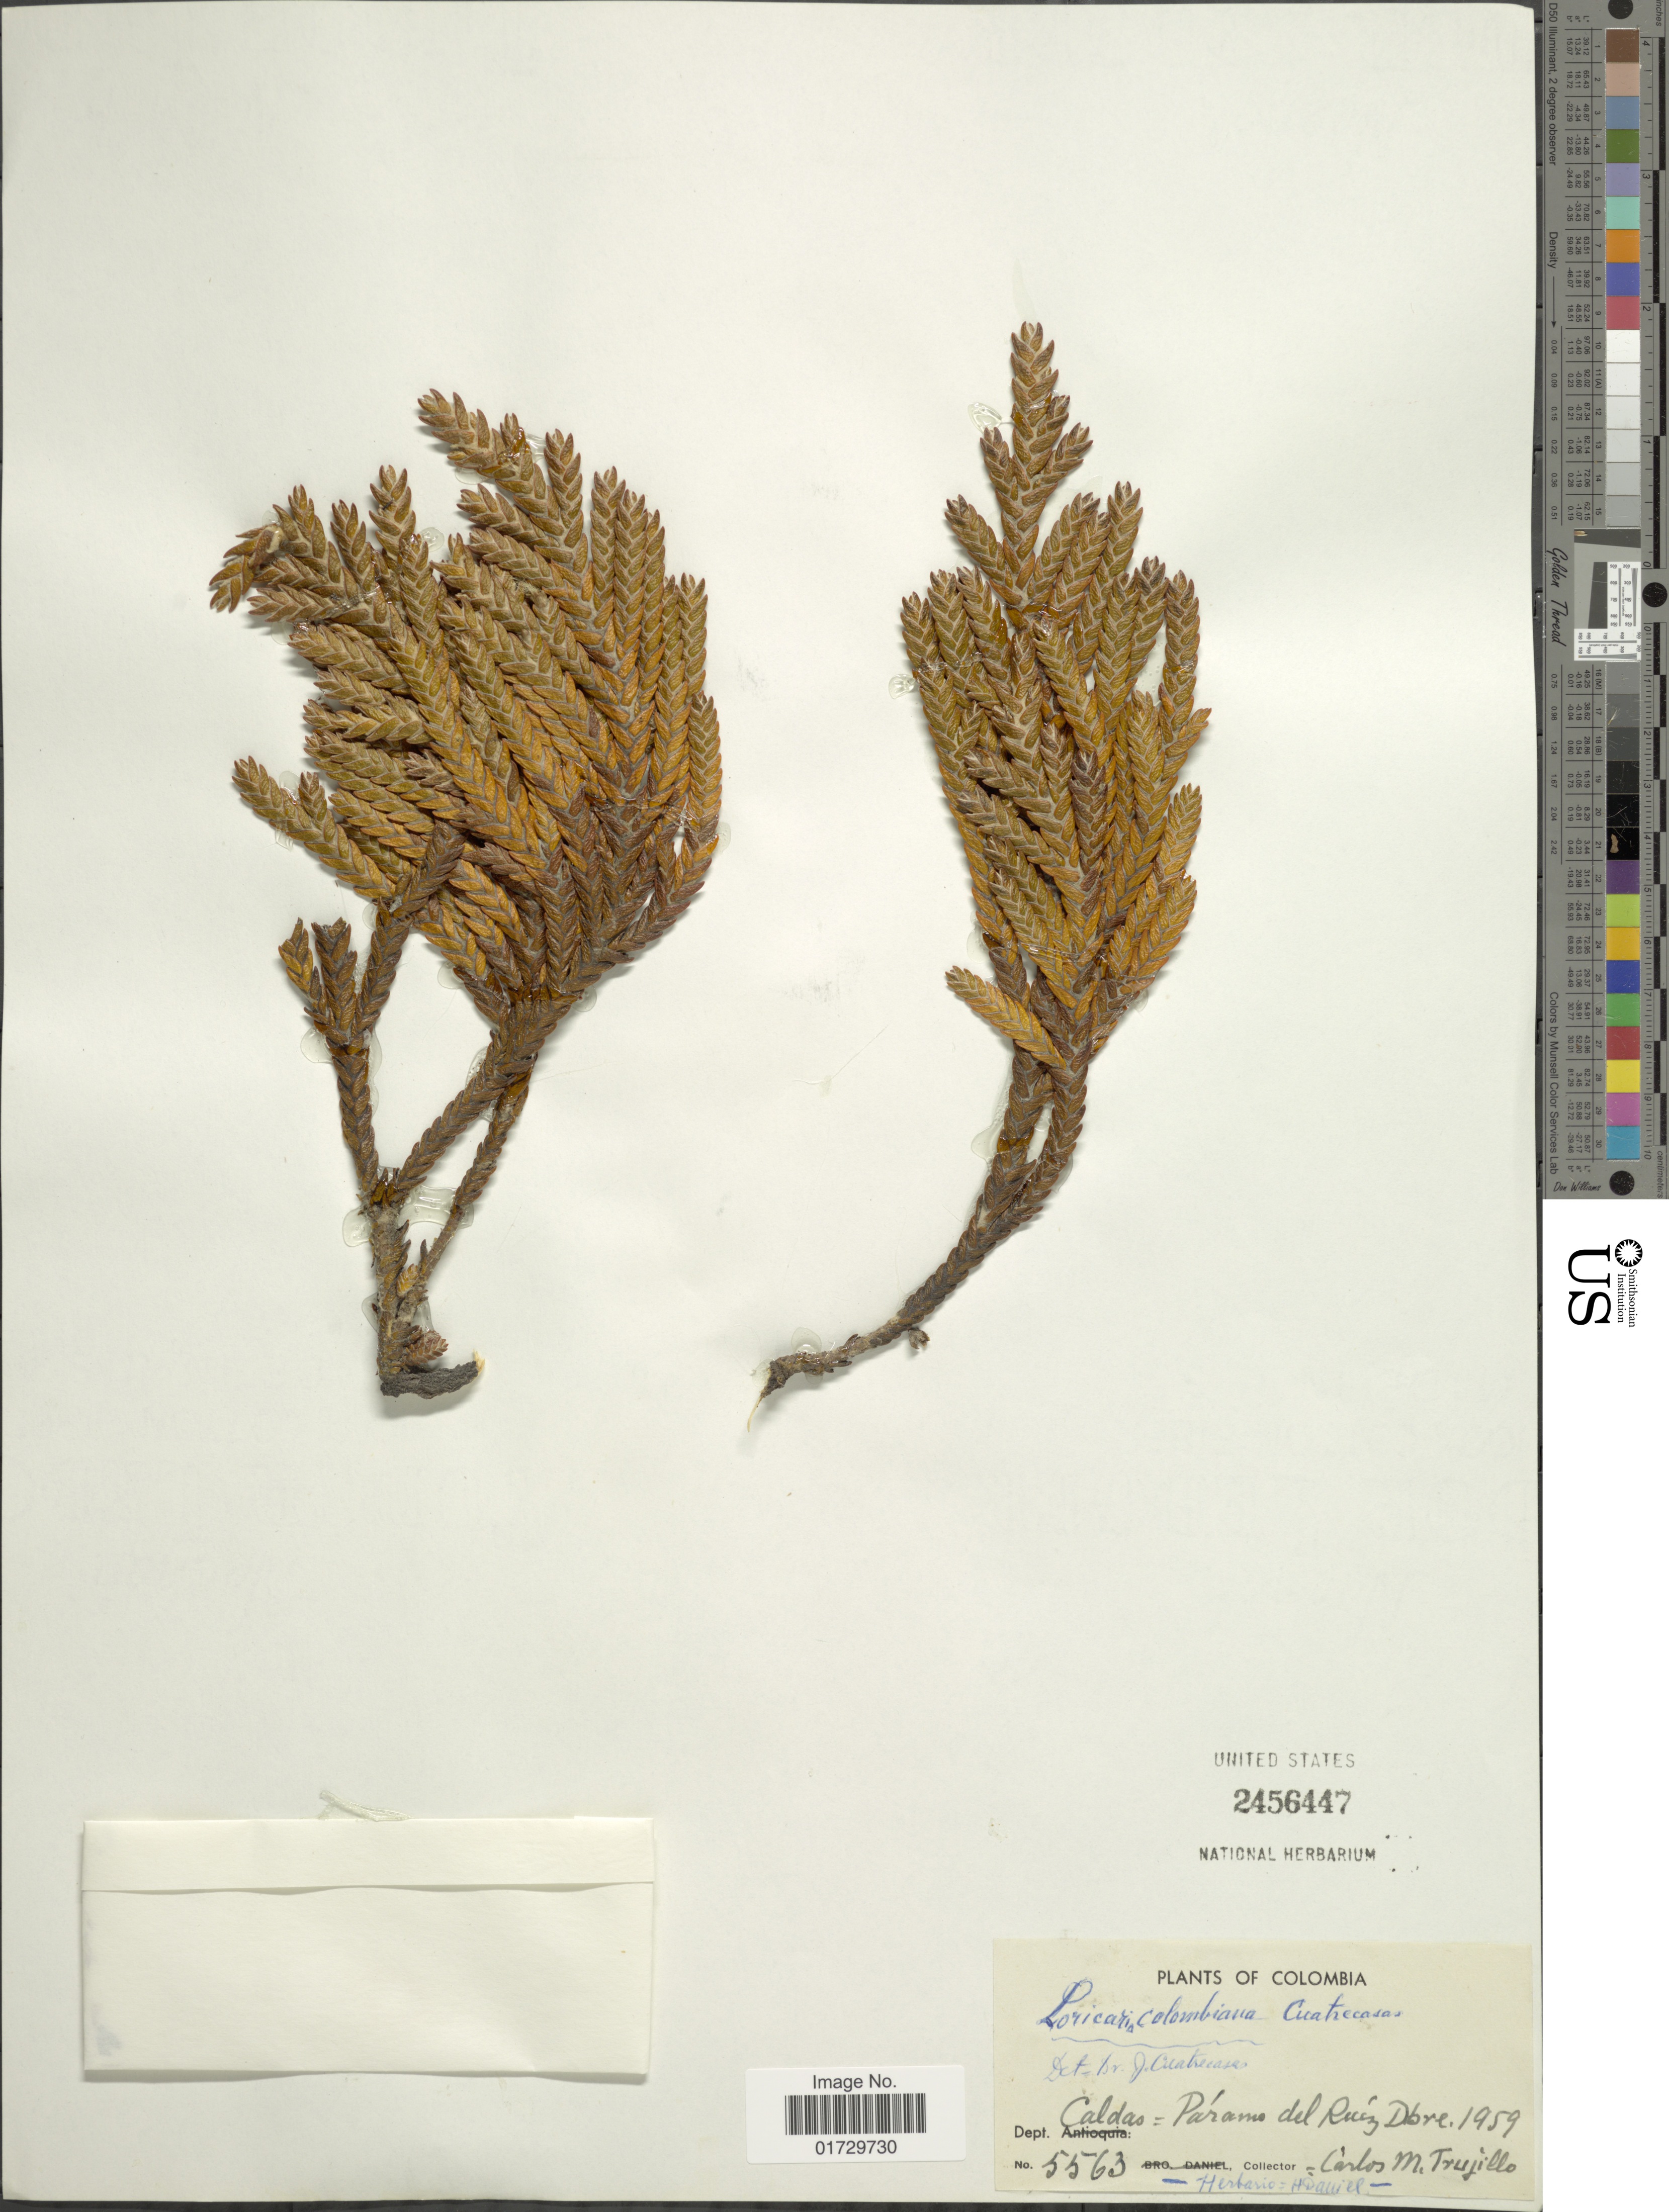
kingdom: Plantae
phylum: Tracheophyta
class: Magnoliopsida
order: Asterales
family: Asteraceae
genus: Loricaria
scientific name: Loricaria colombiana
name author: Cuatrec.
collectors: C. Trujillo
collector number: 5563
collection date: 1959-12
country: Colombia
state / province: Caldas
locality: Param del Ruiz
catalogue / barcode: US 2456447